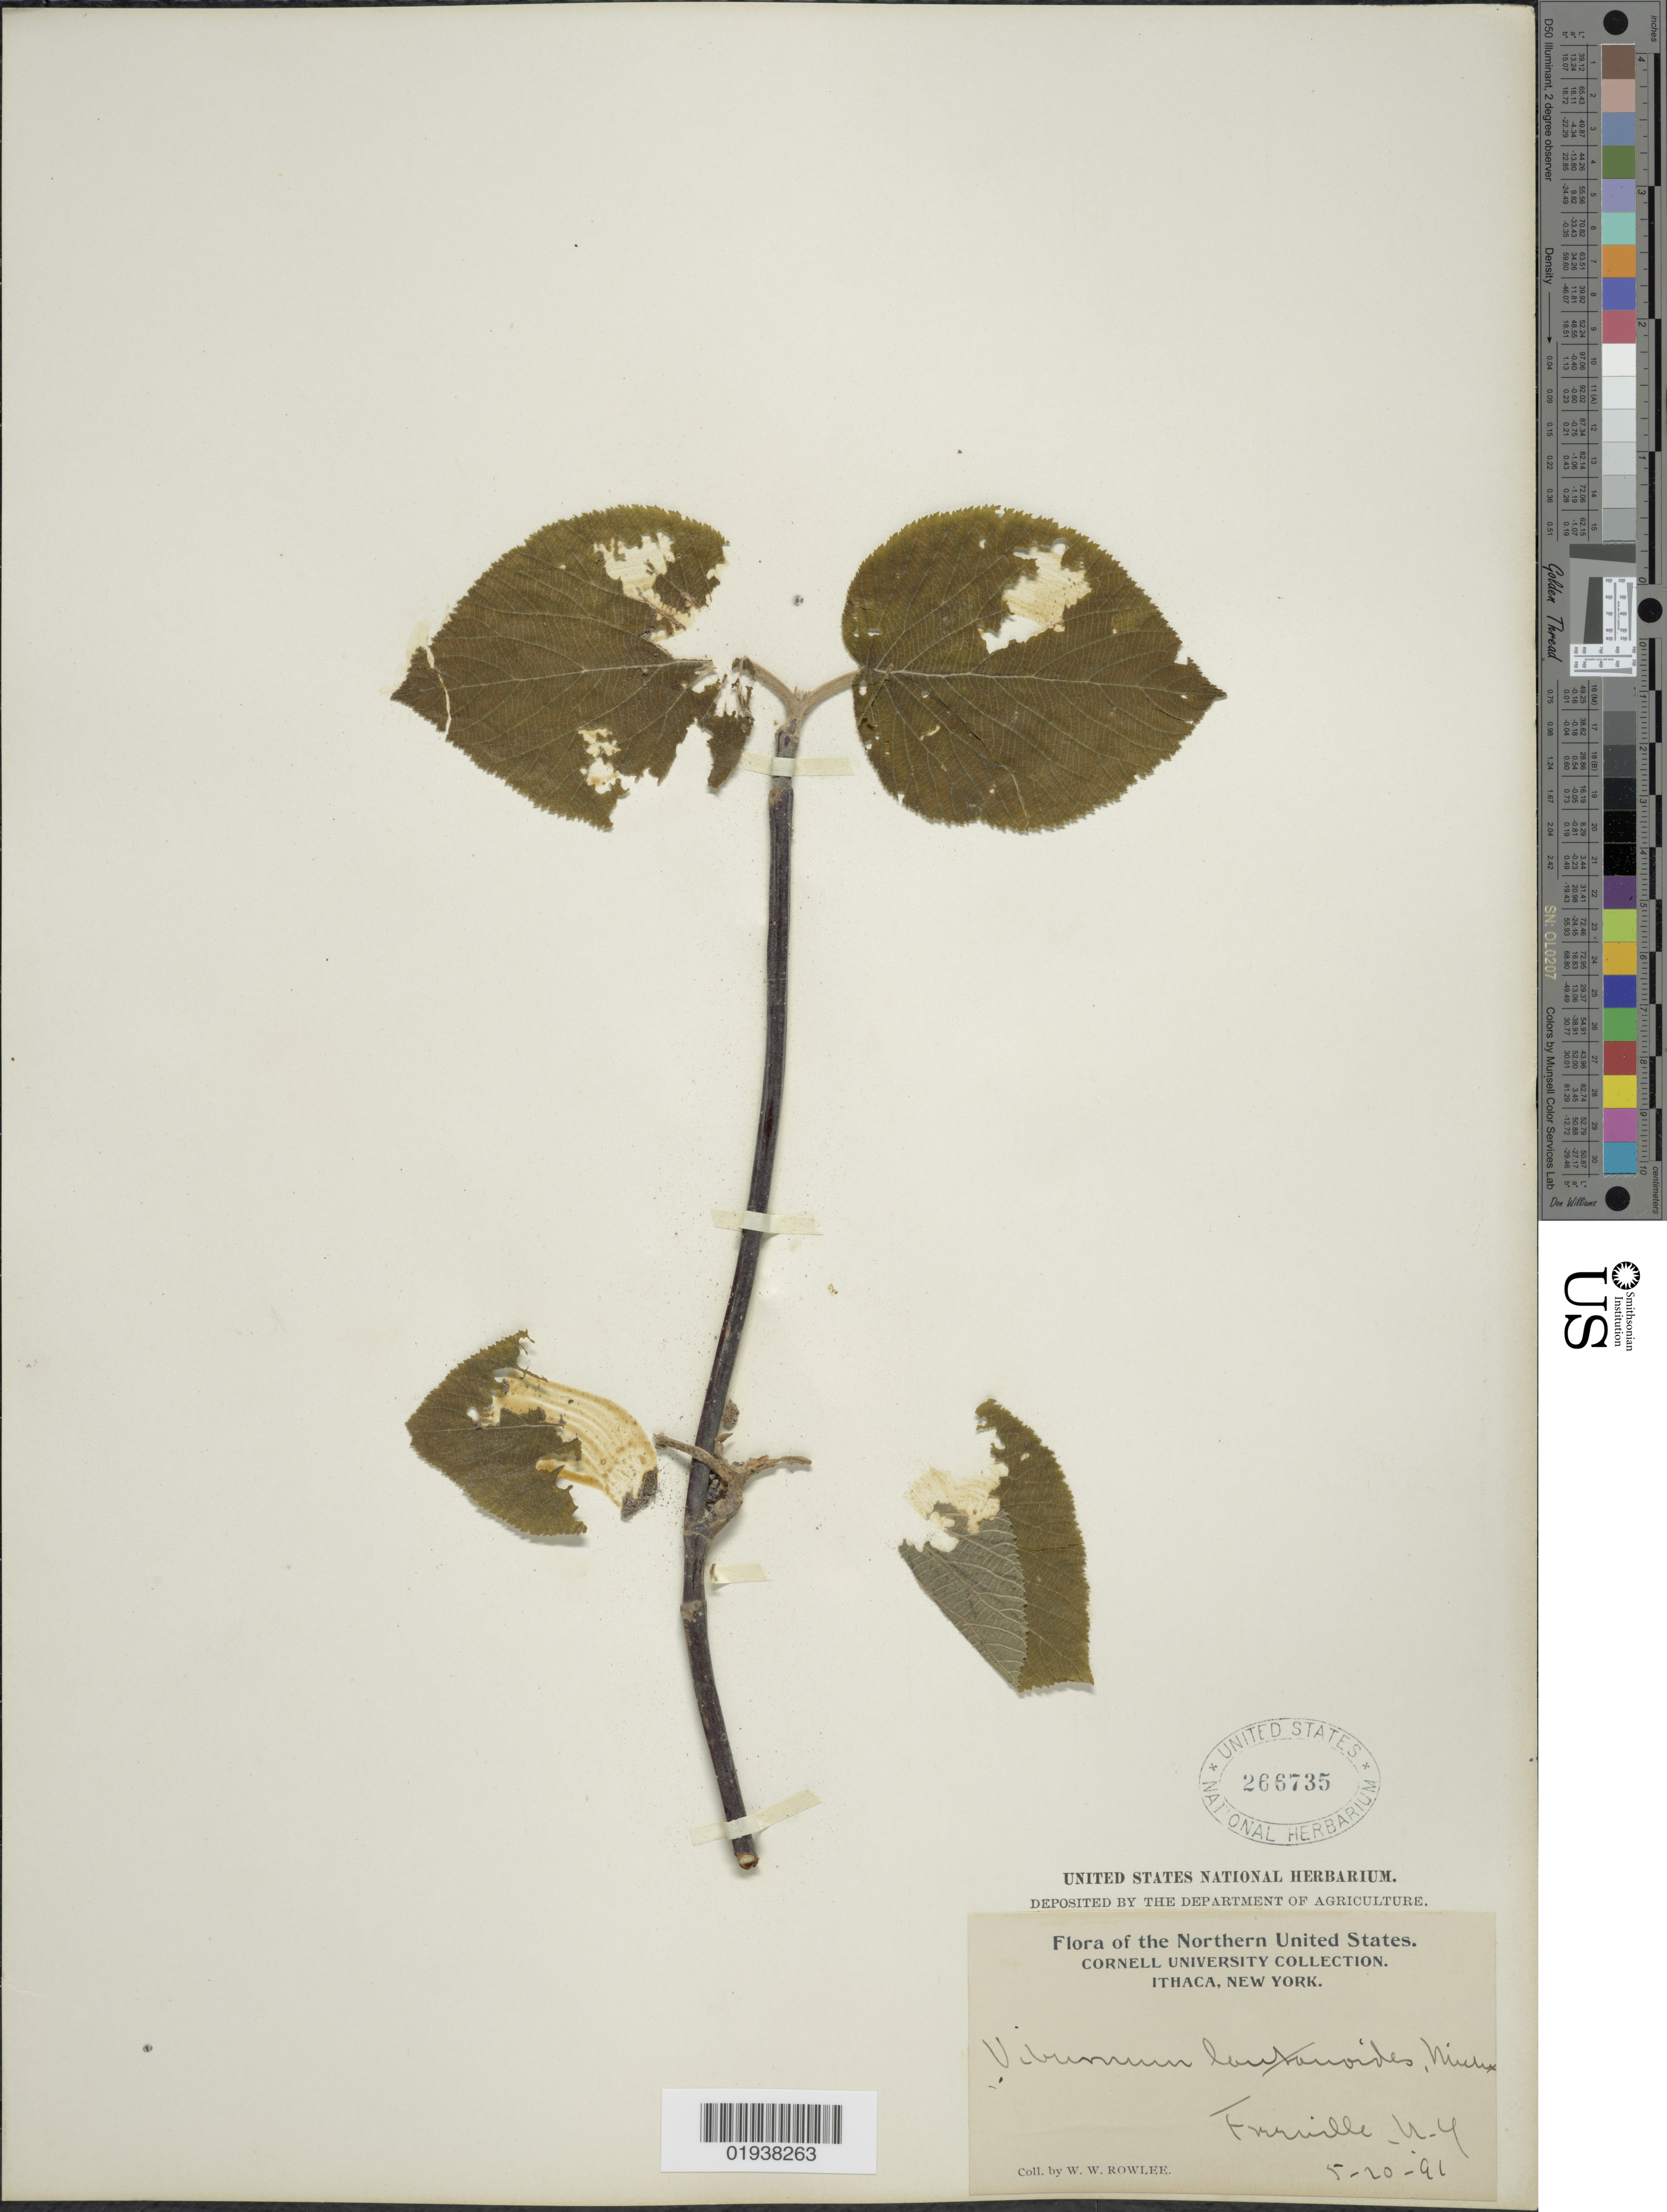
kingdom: Plantae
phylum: Tracheophyta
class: Magnoliopsida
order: Dipsacales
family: Viburnaceae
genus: Viburnum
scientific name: Viburnum alnifolium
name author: Marshall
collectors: W. W. Rowlee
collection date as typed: Transcribed d/m/y: 20/5/91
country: United States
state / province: New York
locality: Northern United States. Freeville.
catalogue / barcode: US 266735